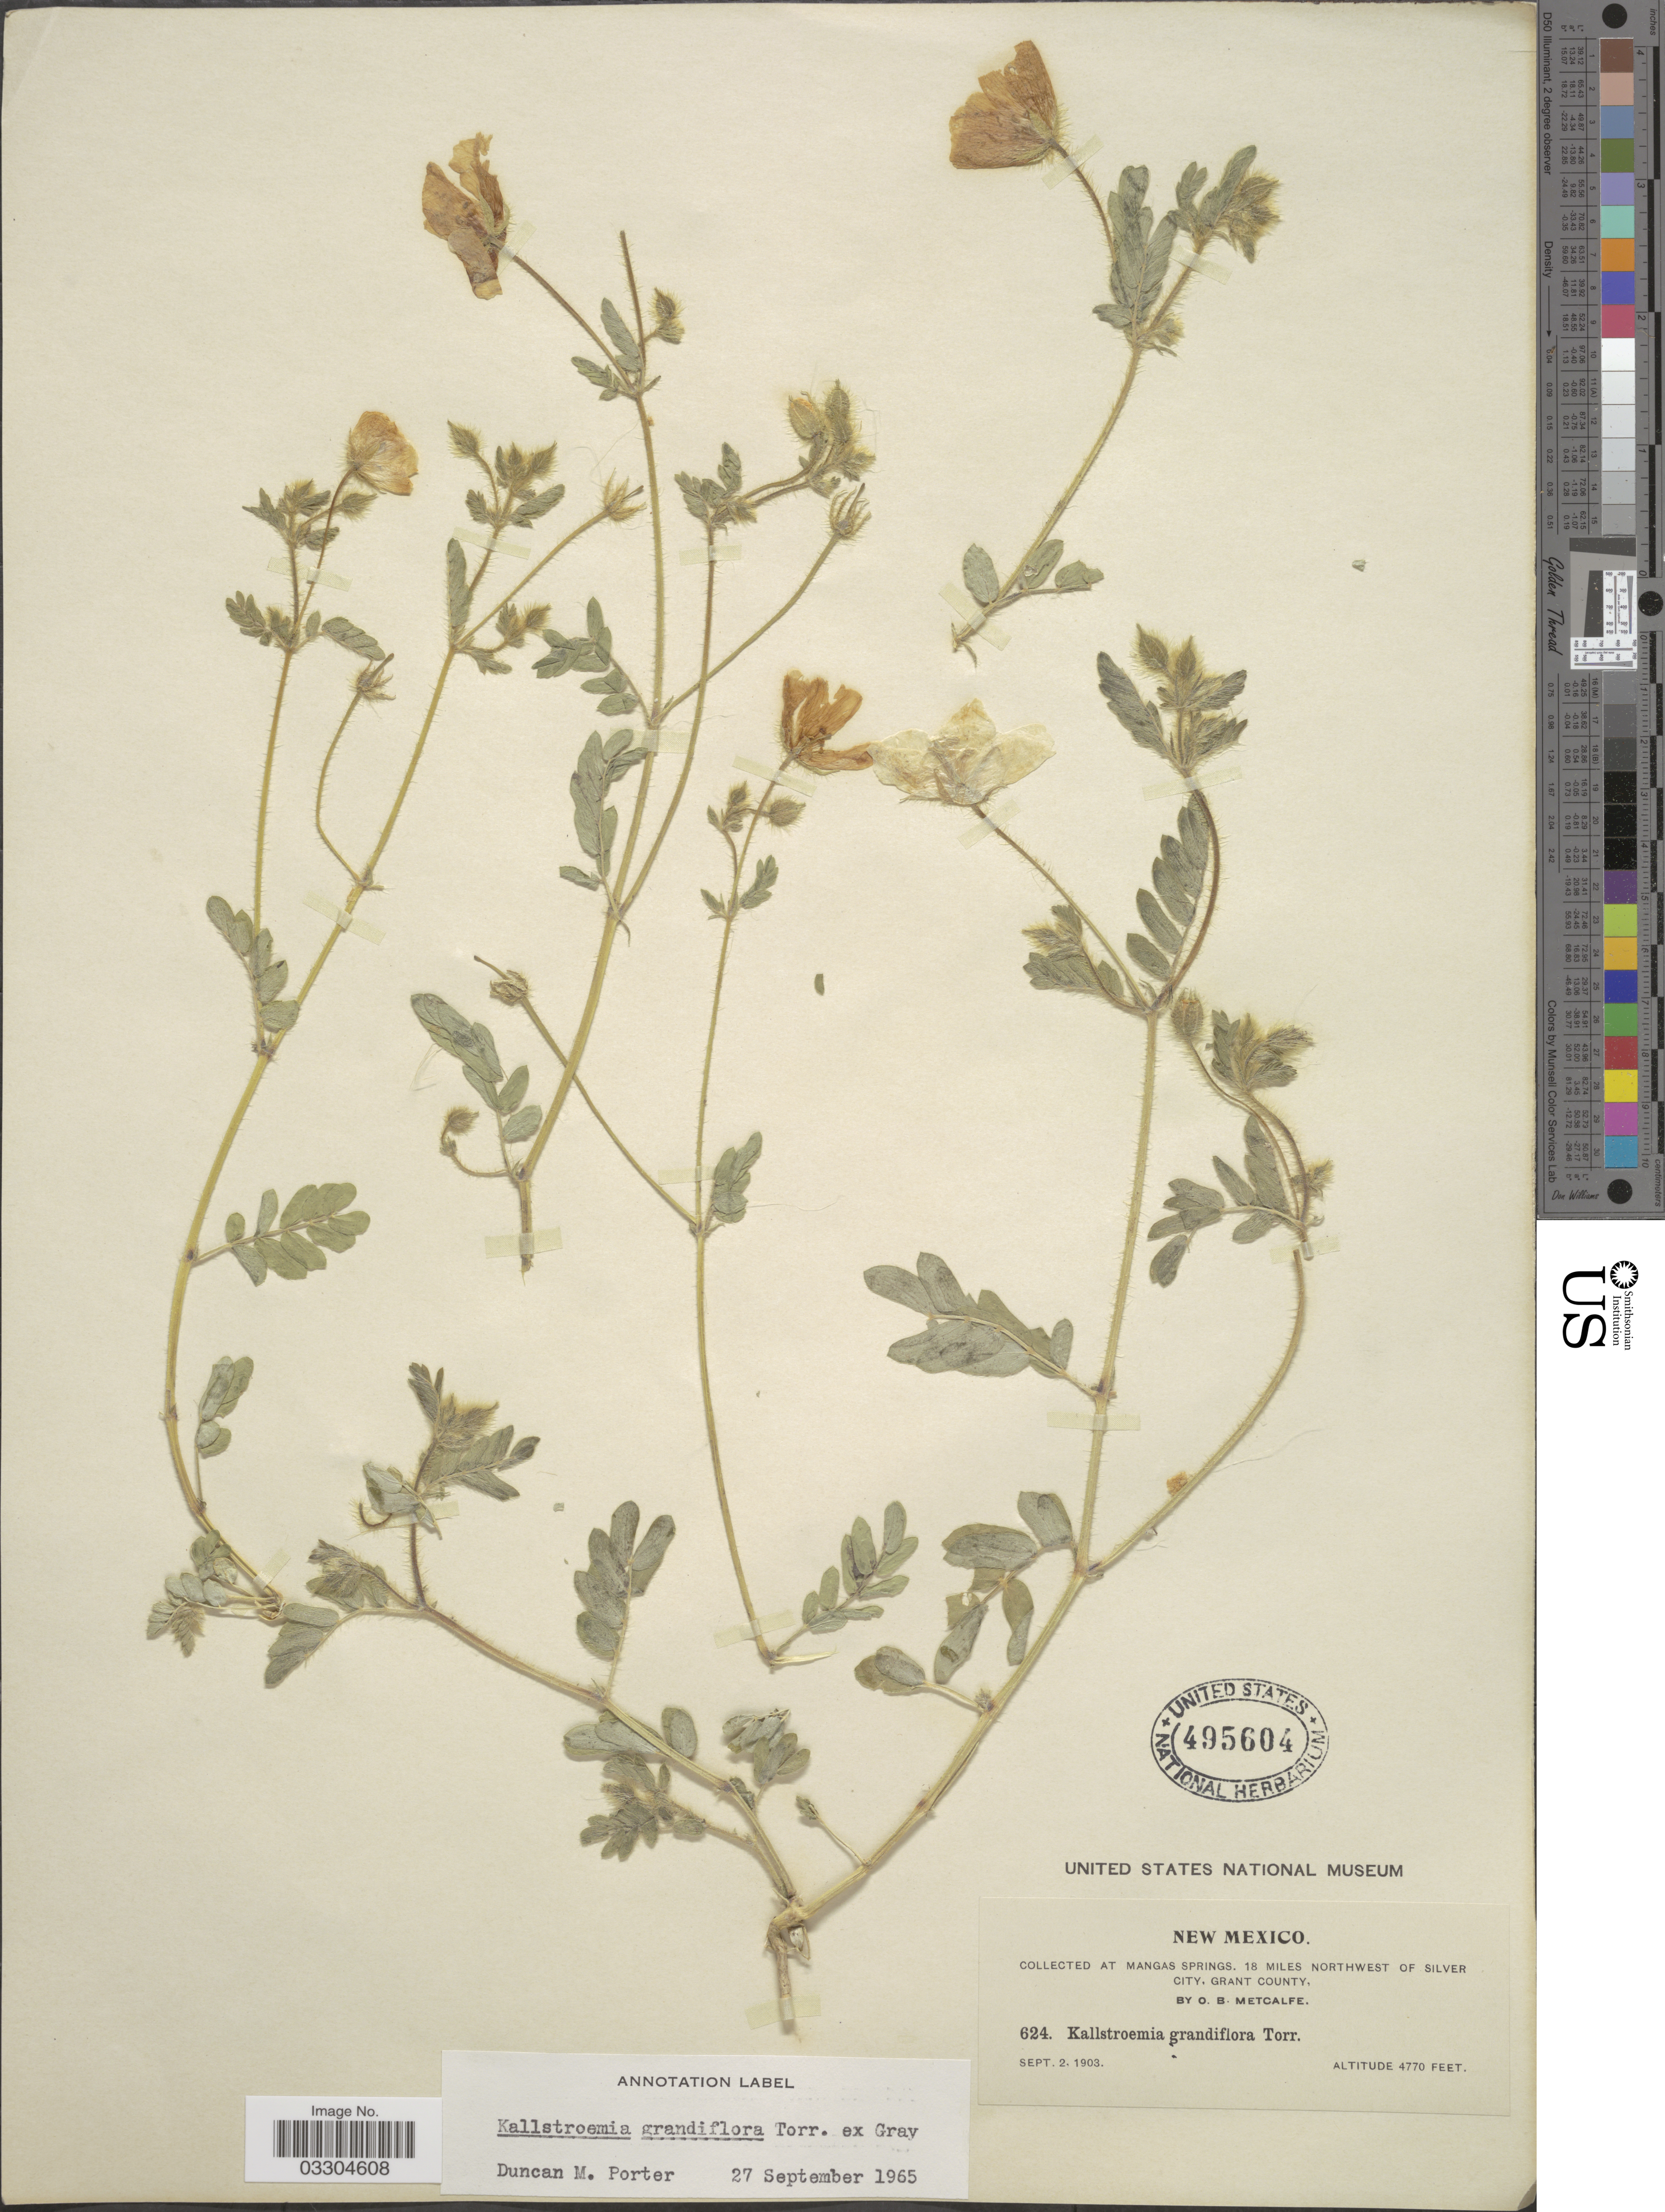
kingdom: Plantae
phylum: Tracheophyta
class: Magnoliopsida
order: Zygophyllales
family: Zygophyllaceae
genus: Kallstroemia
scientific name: Kallstroemia grandiflora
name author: Torr. ex A. Gray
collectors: O. B. Metcalfe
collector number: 624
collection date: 1903-09-02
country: United States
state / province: New Mexico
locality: Mangas Springs, 18 miles northwest of Silver City, Grant County.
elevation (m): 1454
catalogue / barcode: US 495604